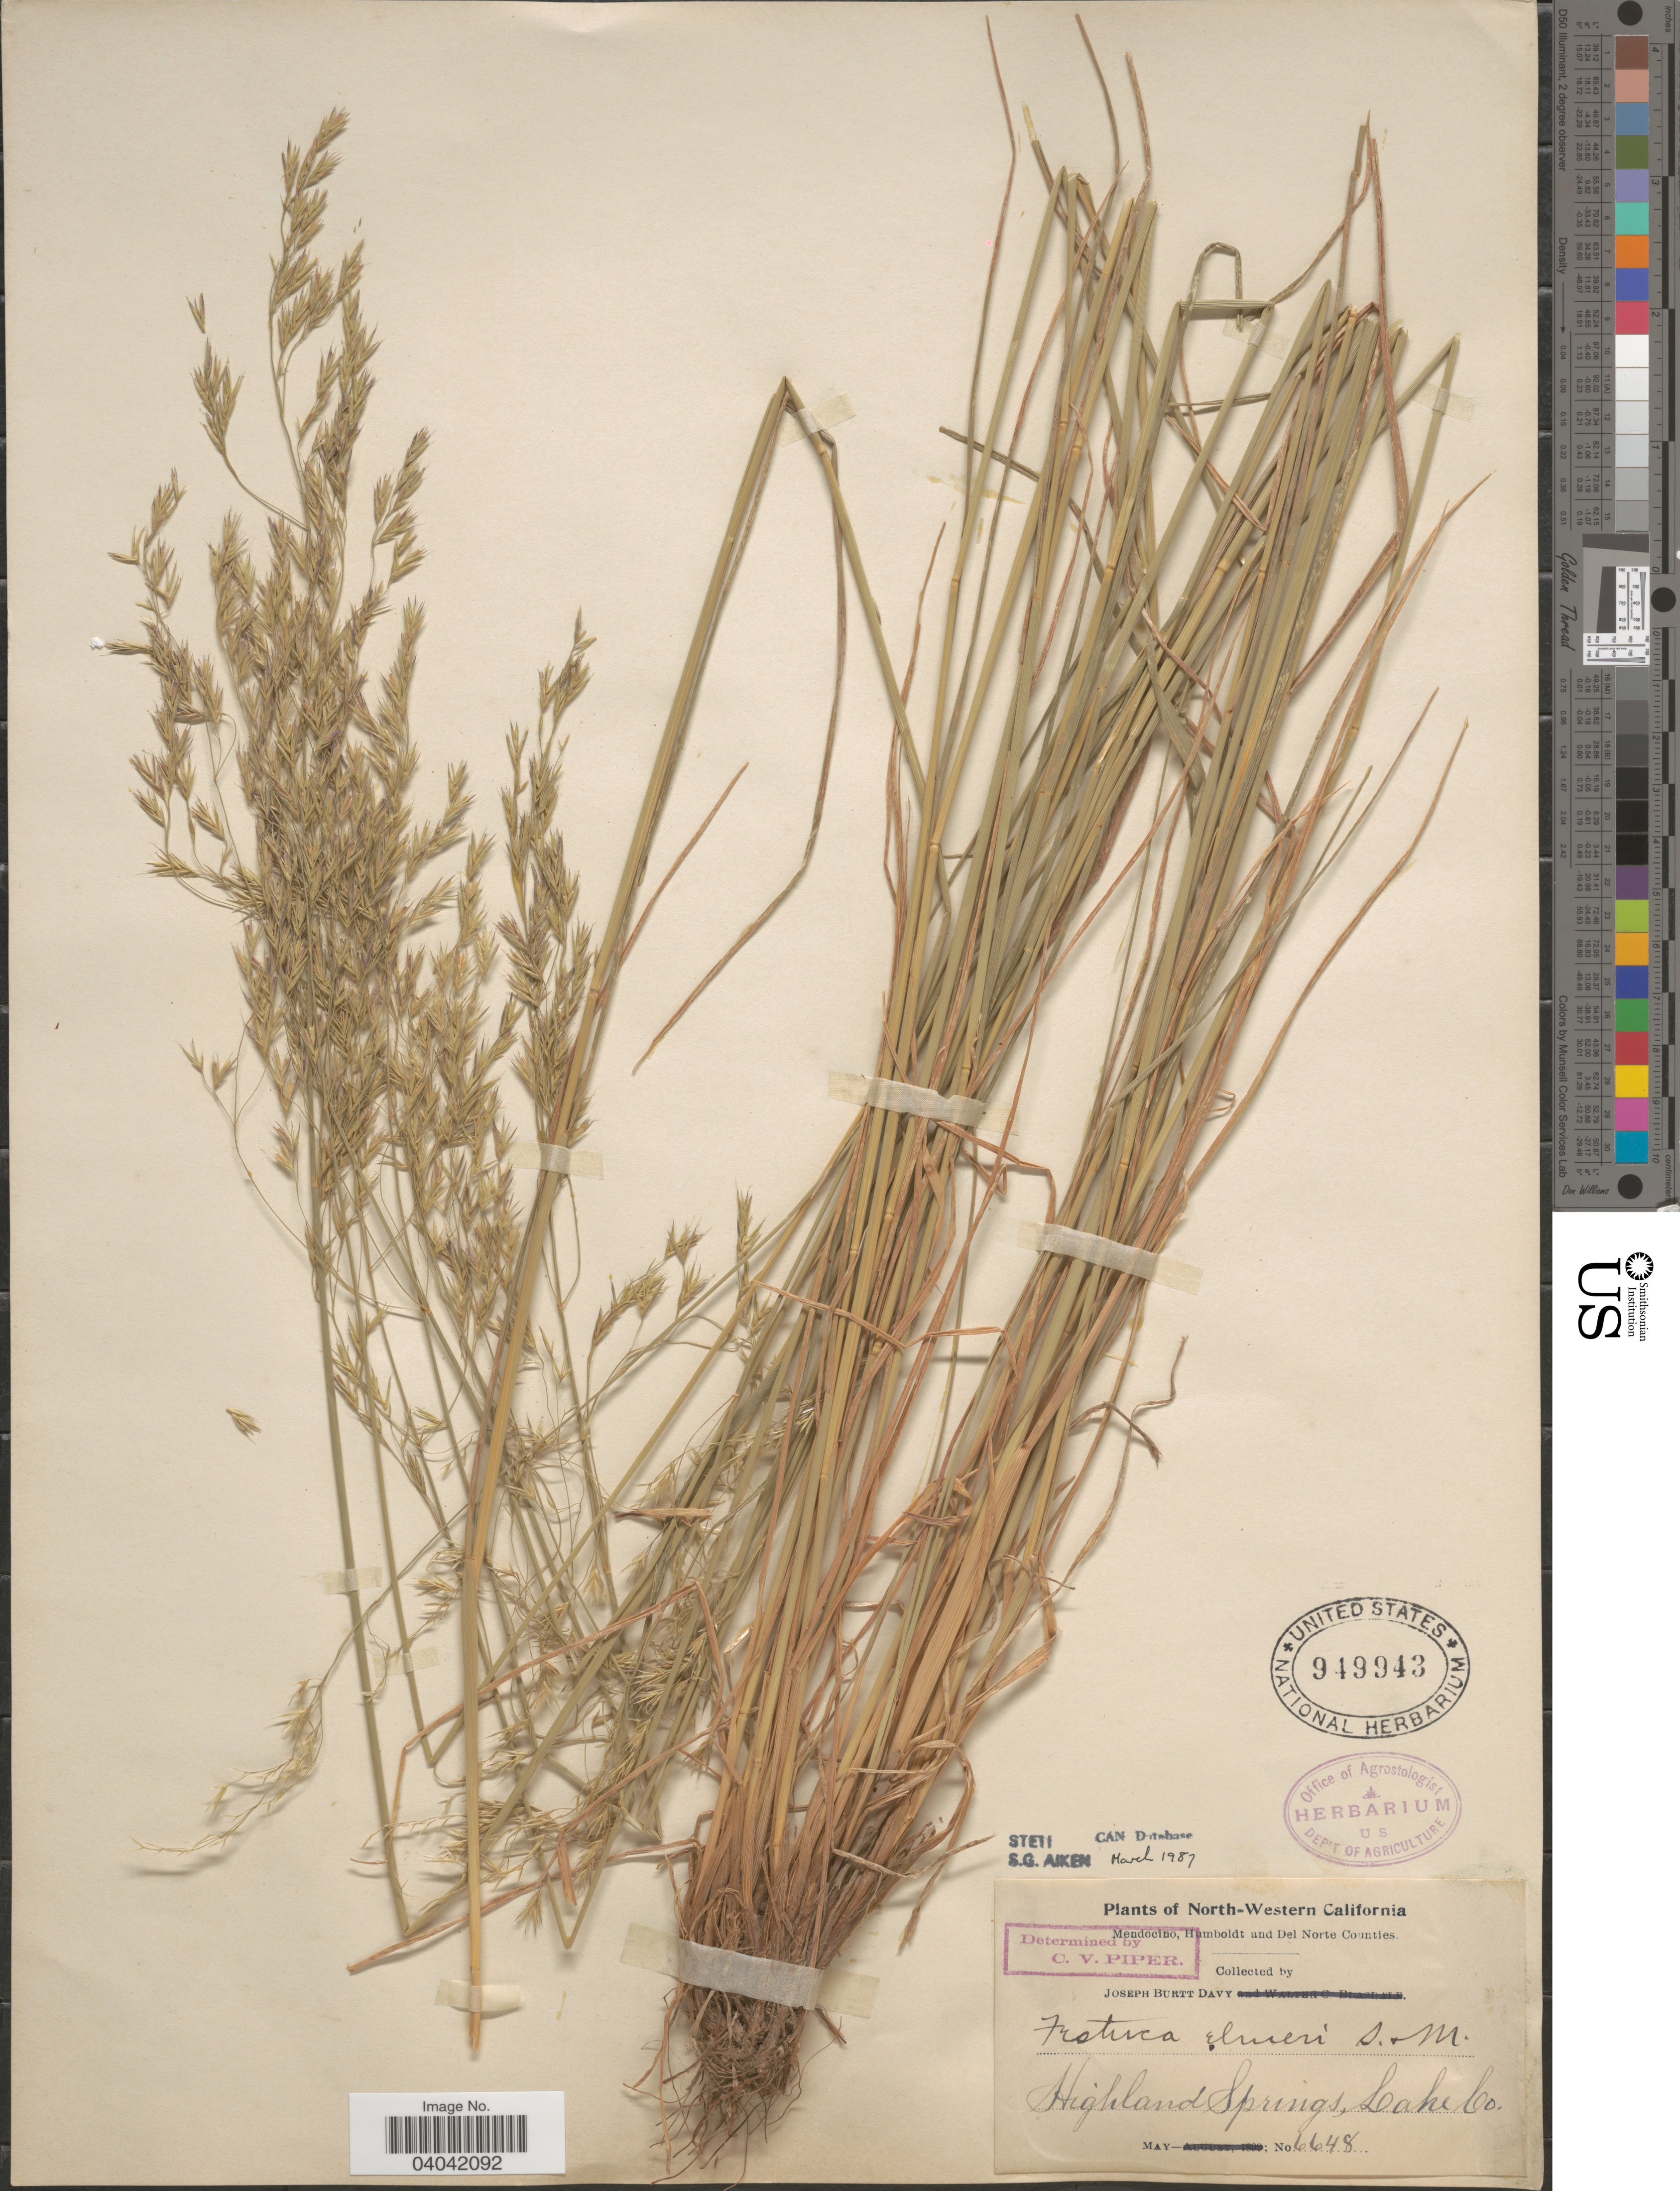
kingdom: Plantae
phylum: Tracheophyta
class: Liliopsida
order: Poales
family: Poaceae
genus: Festuca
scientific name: Festuca elmeri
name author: Scribn. & Merr.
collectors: J. Burtt Davy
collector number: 6648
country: United States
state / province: California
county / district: Lake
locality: North-Western California. Highland Springs, Lake Co.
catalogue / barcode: US 949943